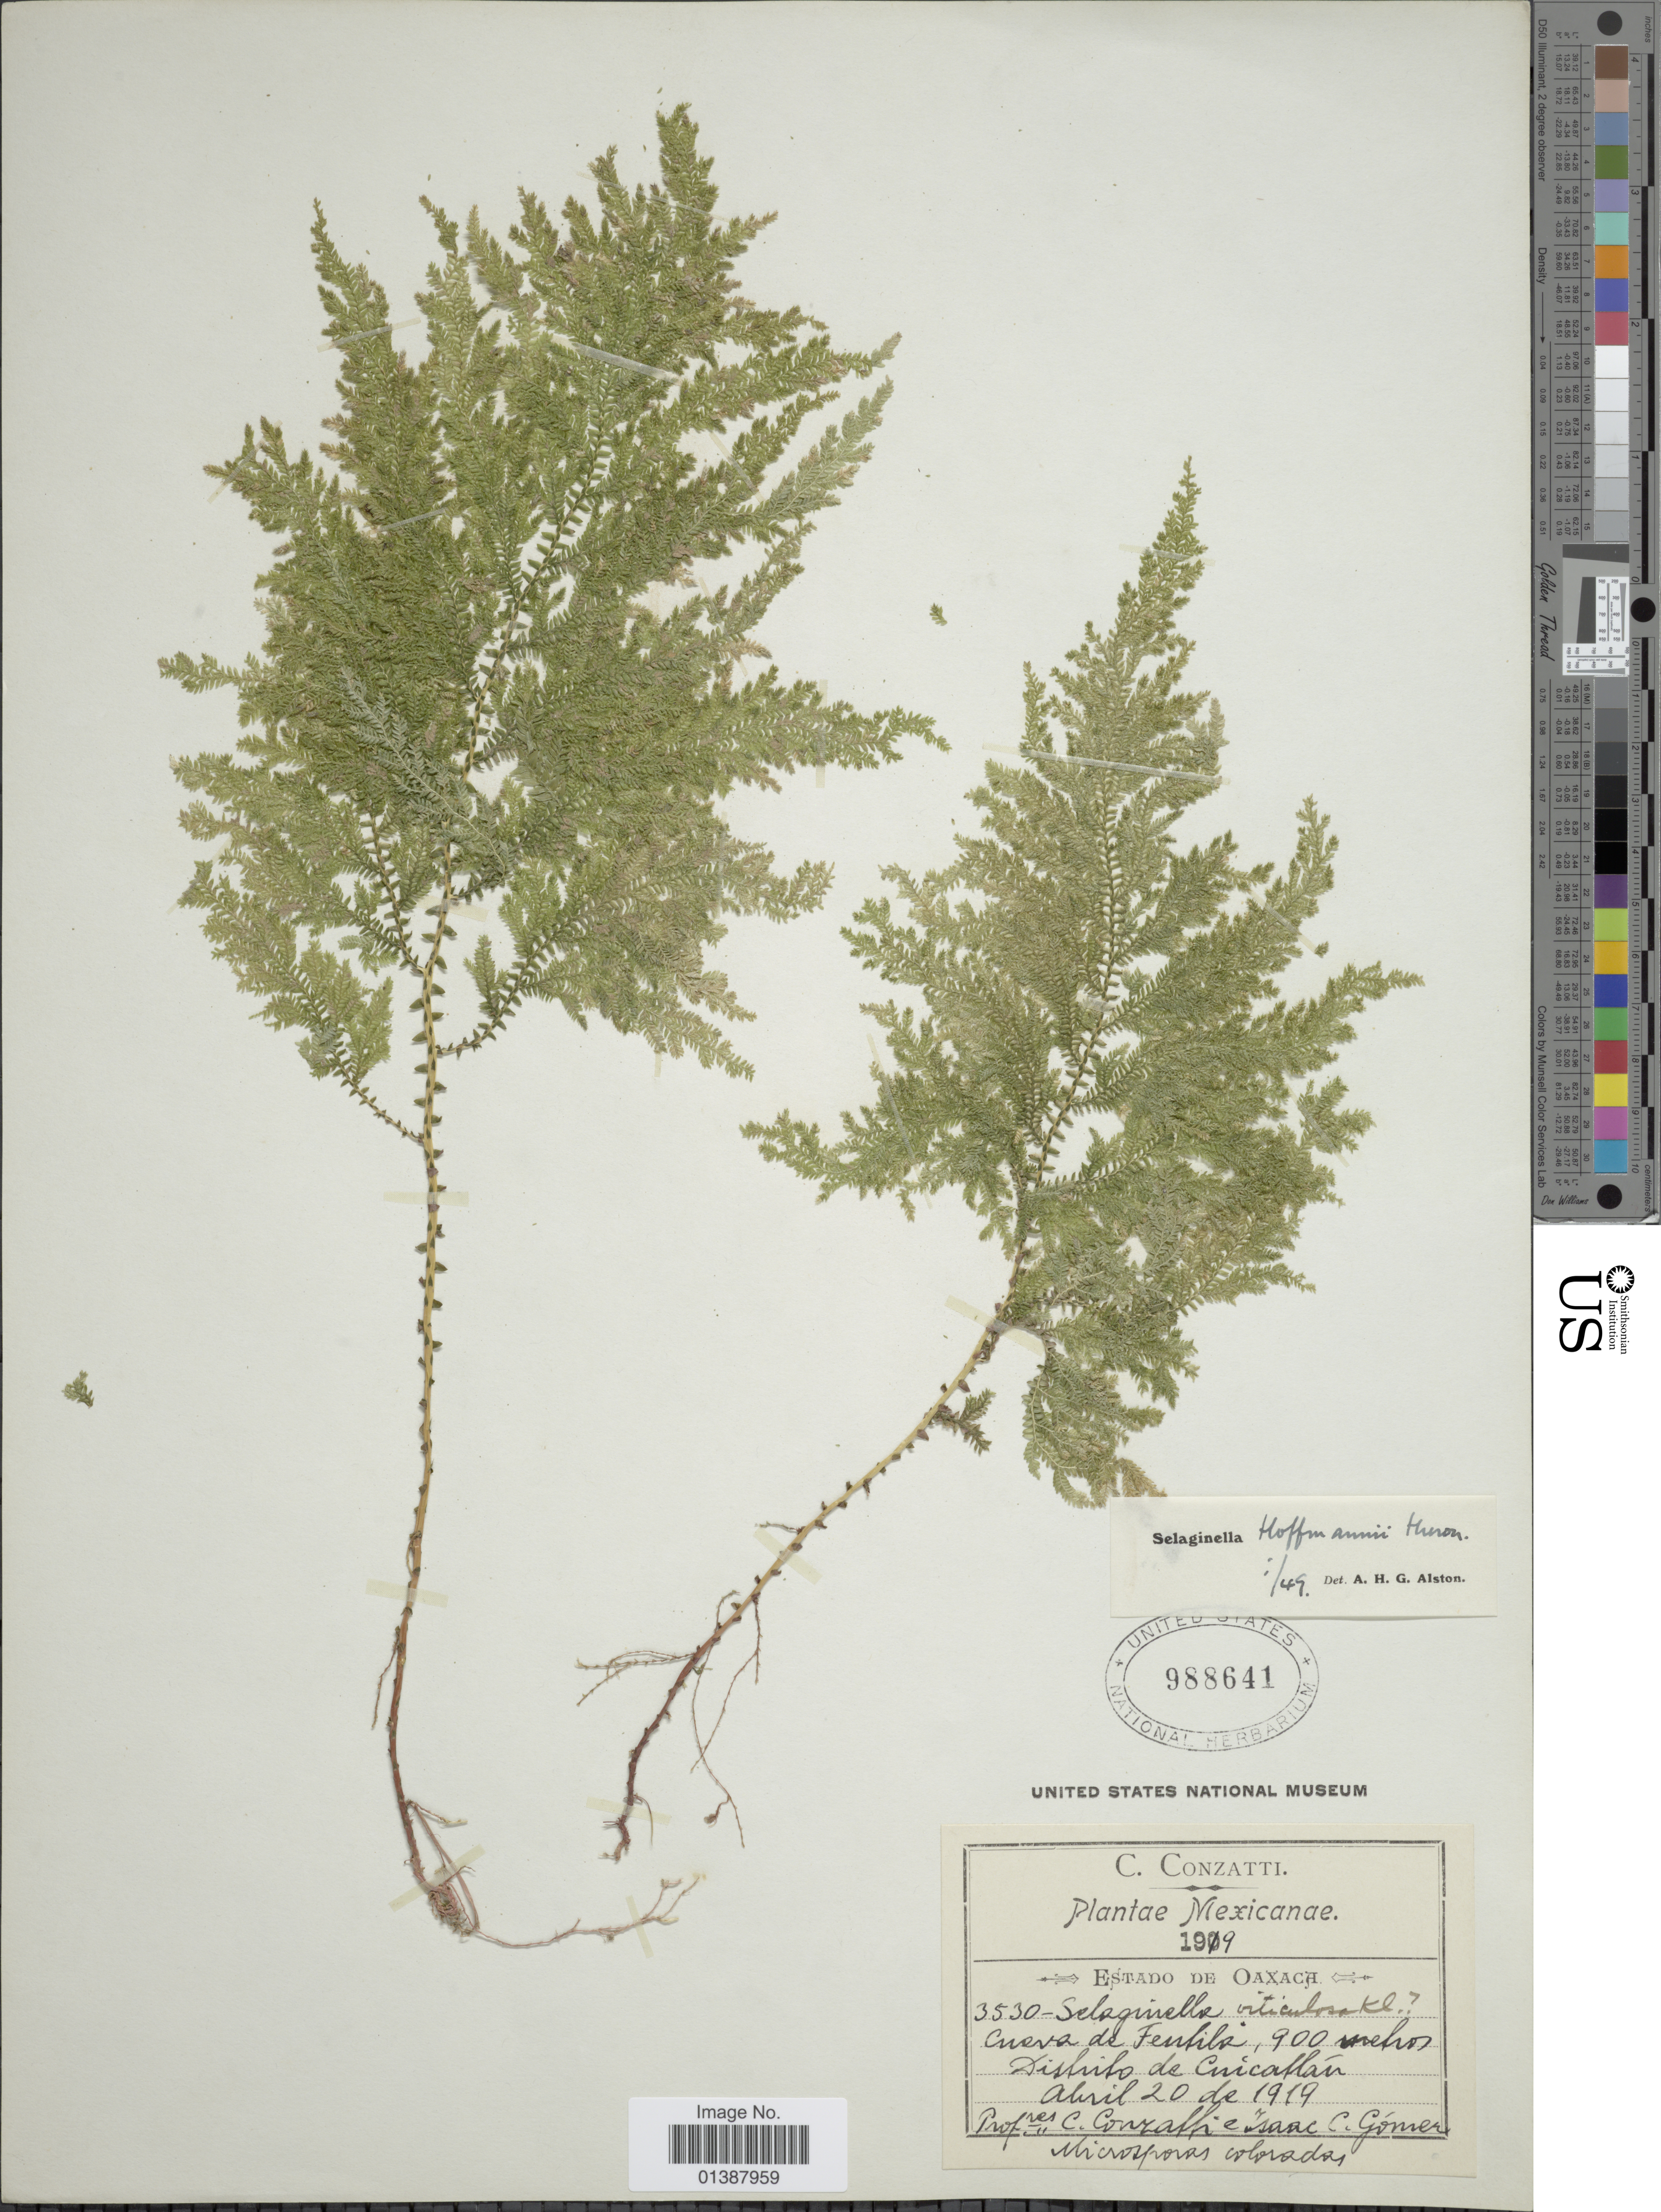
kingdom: Plantae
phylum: Tracheophyta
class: Lycopodiopsida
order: Selaginellales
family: Selaginellaceae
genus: Selaginella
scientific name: Selaginella hoffmannii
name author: Hieron.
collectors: C. Conzatti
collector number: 3530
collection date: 1919-04-20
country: Mexico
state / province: Oaxaca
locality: Cueva de Teutila, Distrito Cuicatlán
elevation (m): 900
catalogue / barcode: US 988641